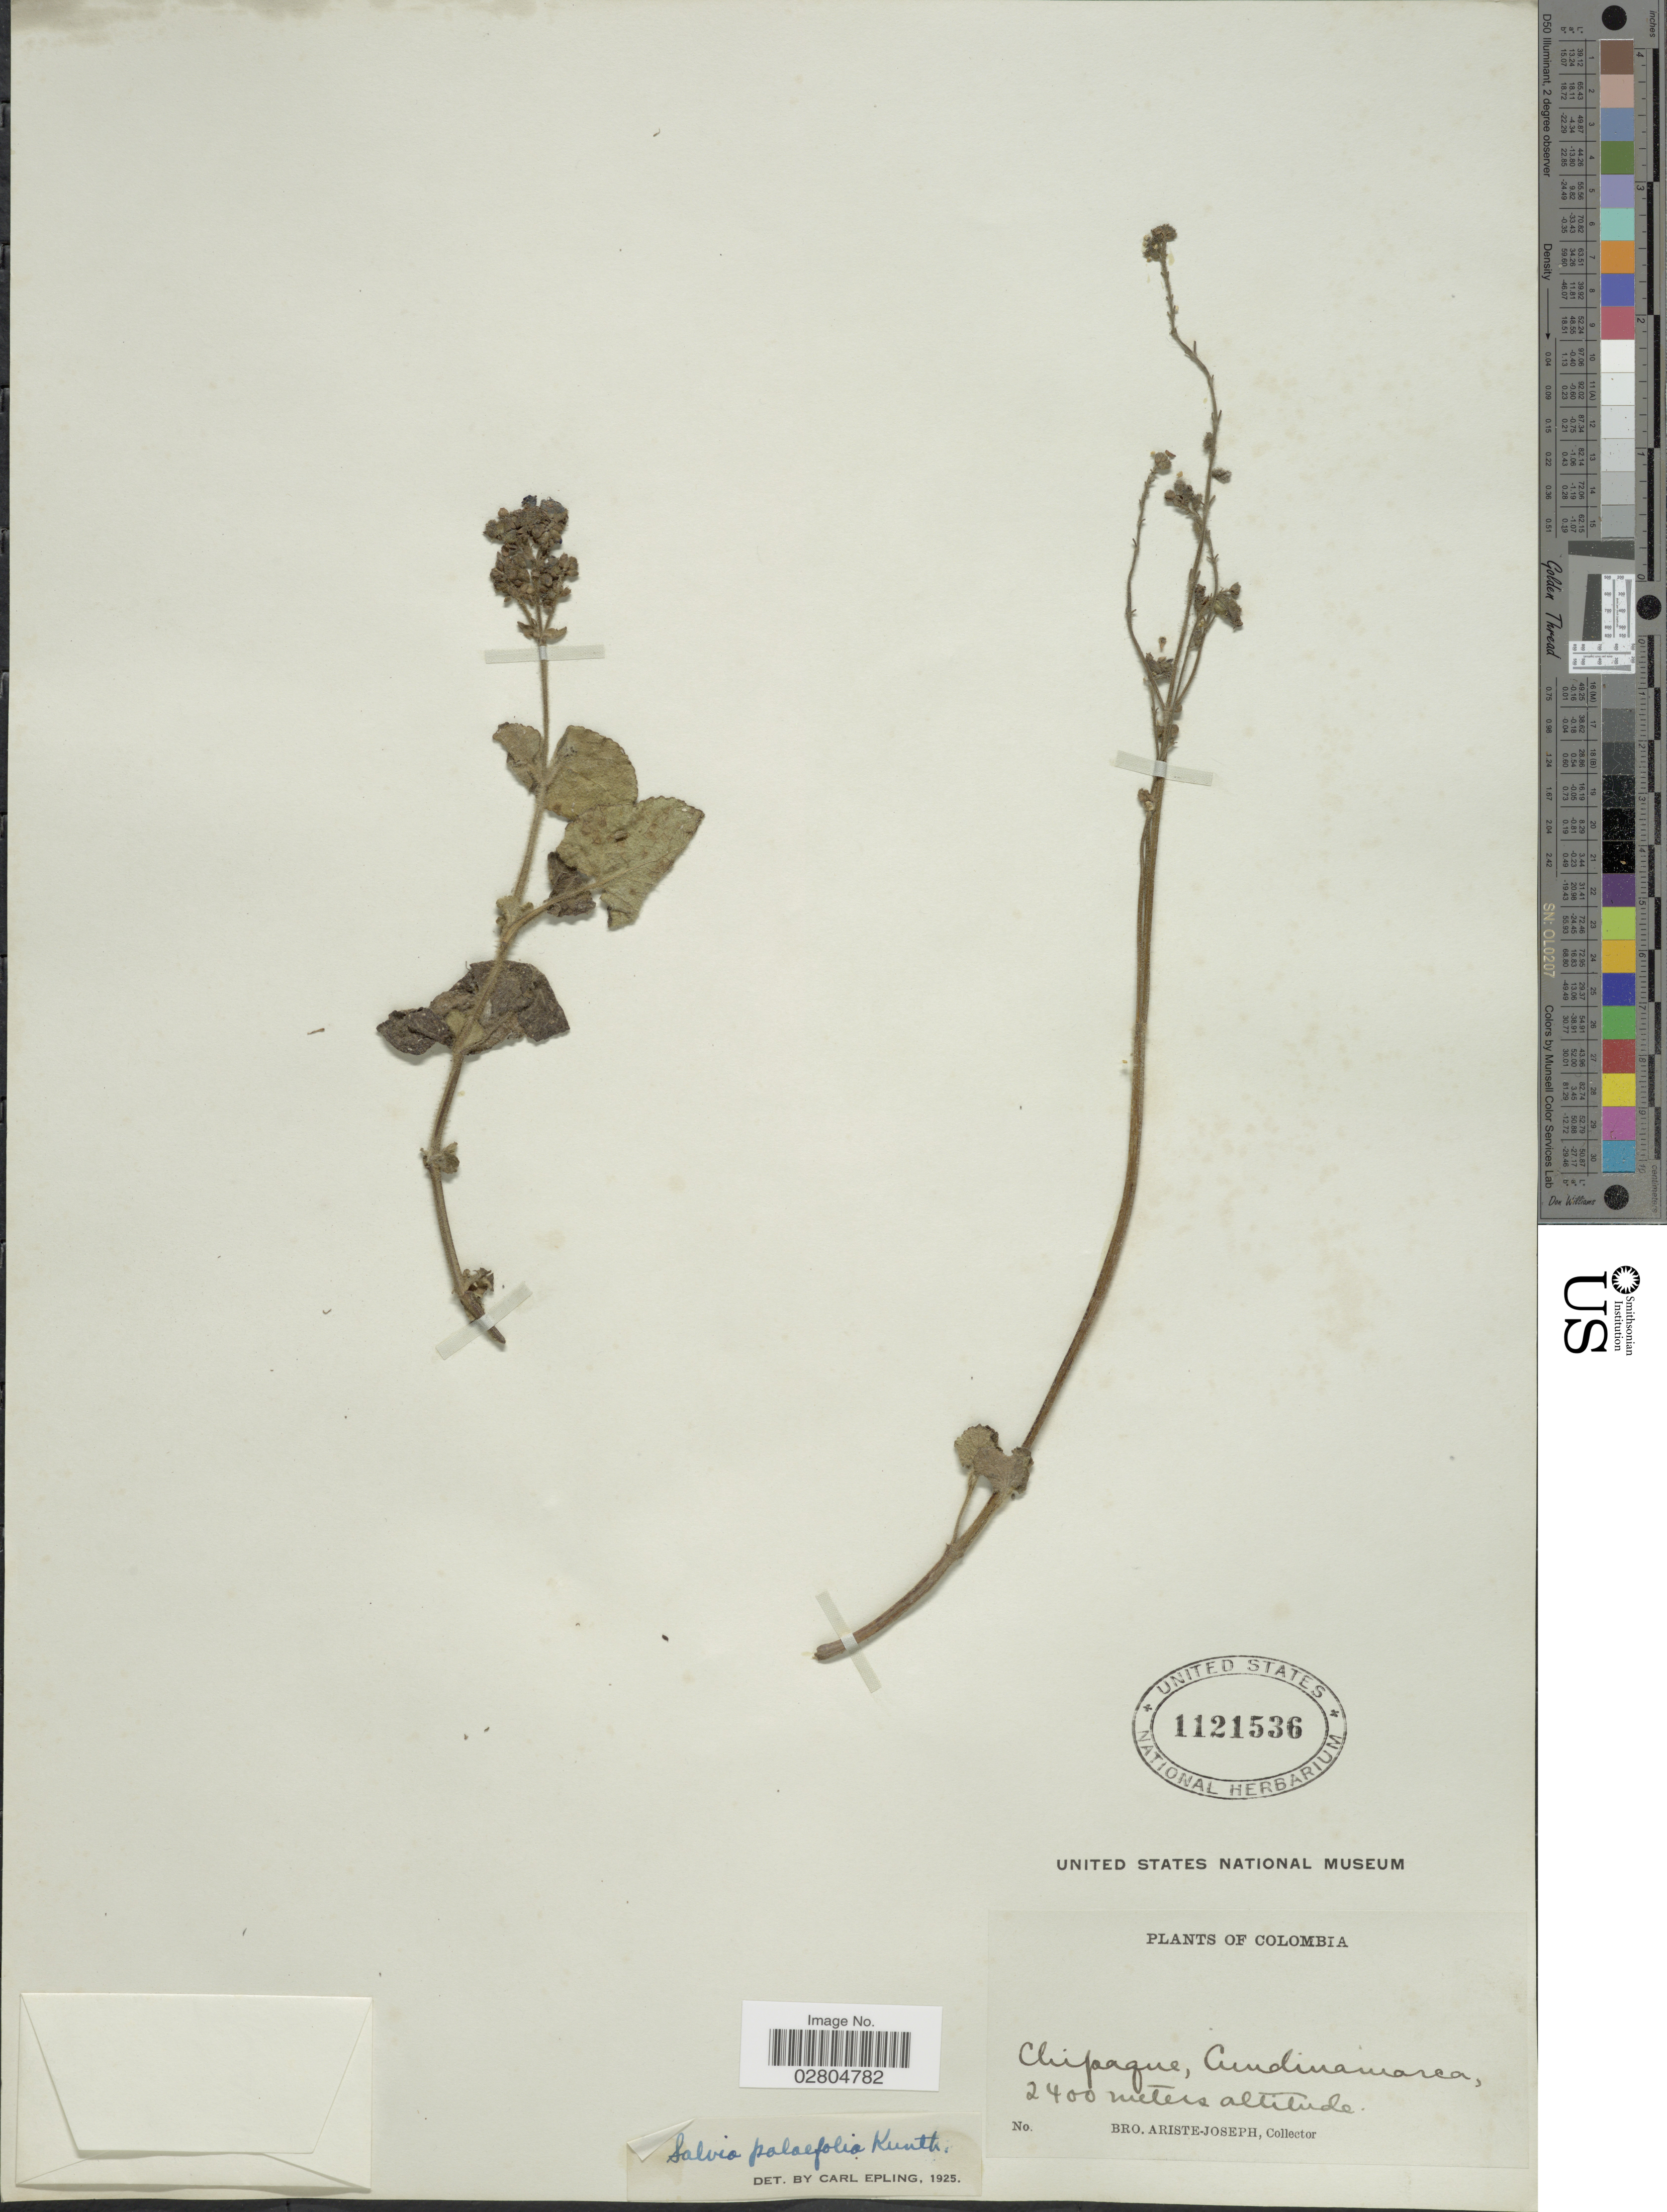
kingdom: Plantae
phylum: Tracheophyta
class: Magnoliopsida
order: Lamiales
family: Lamiaceae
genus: Salvia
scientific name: Salvia palifolia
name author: Kunth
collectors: Bro. Ariste-Joseph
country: Colombia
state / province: Cundinamarca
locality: Chipaque.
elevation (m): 2400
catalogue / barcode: US 1121536